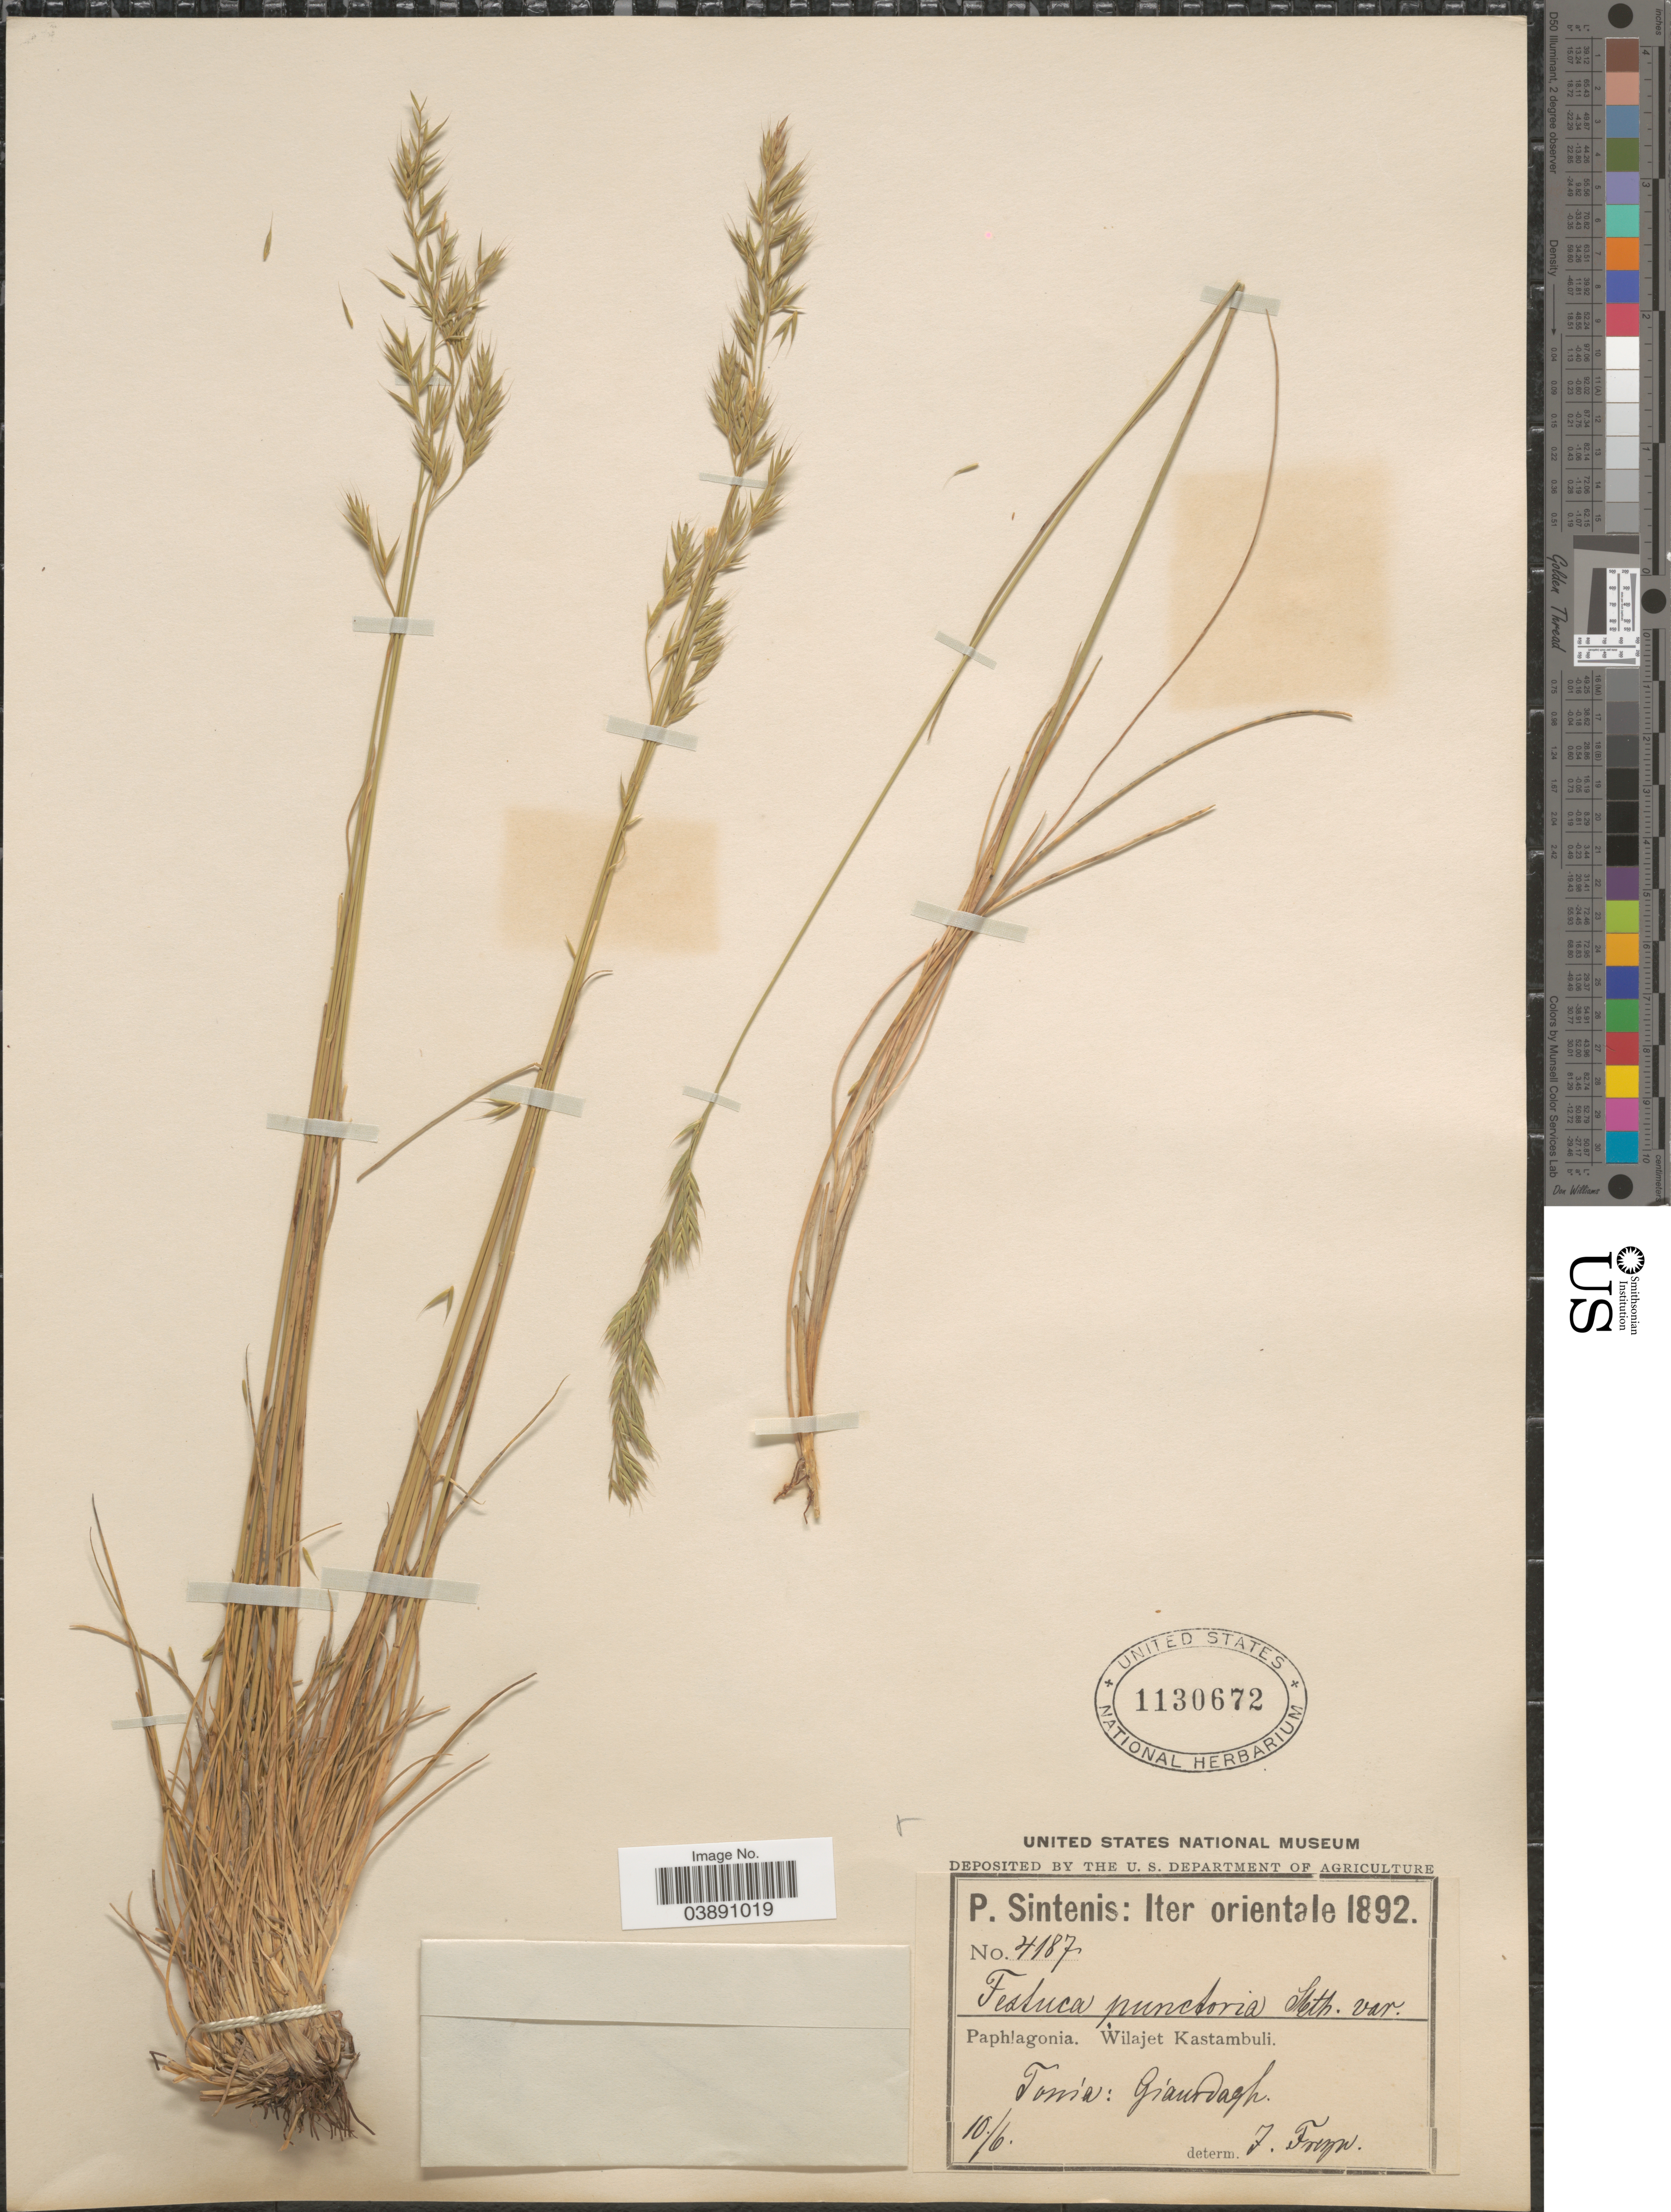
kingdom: Plantae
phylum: Tracheophyta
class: Liliopsida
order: Poales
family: Poaceae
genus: Festuca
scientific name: Festuca punctoria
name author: Sibth. & Sm.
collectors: P. Sintenis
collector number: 4187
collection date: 1892-06-10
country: Turkey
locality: Iter orientale. Paphlagonia. Wilajet Kastambuli. Tossia: Giaurdagh.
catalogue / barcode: US 1130672